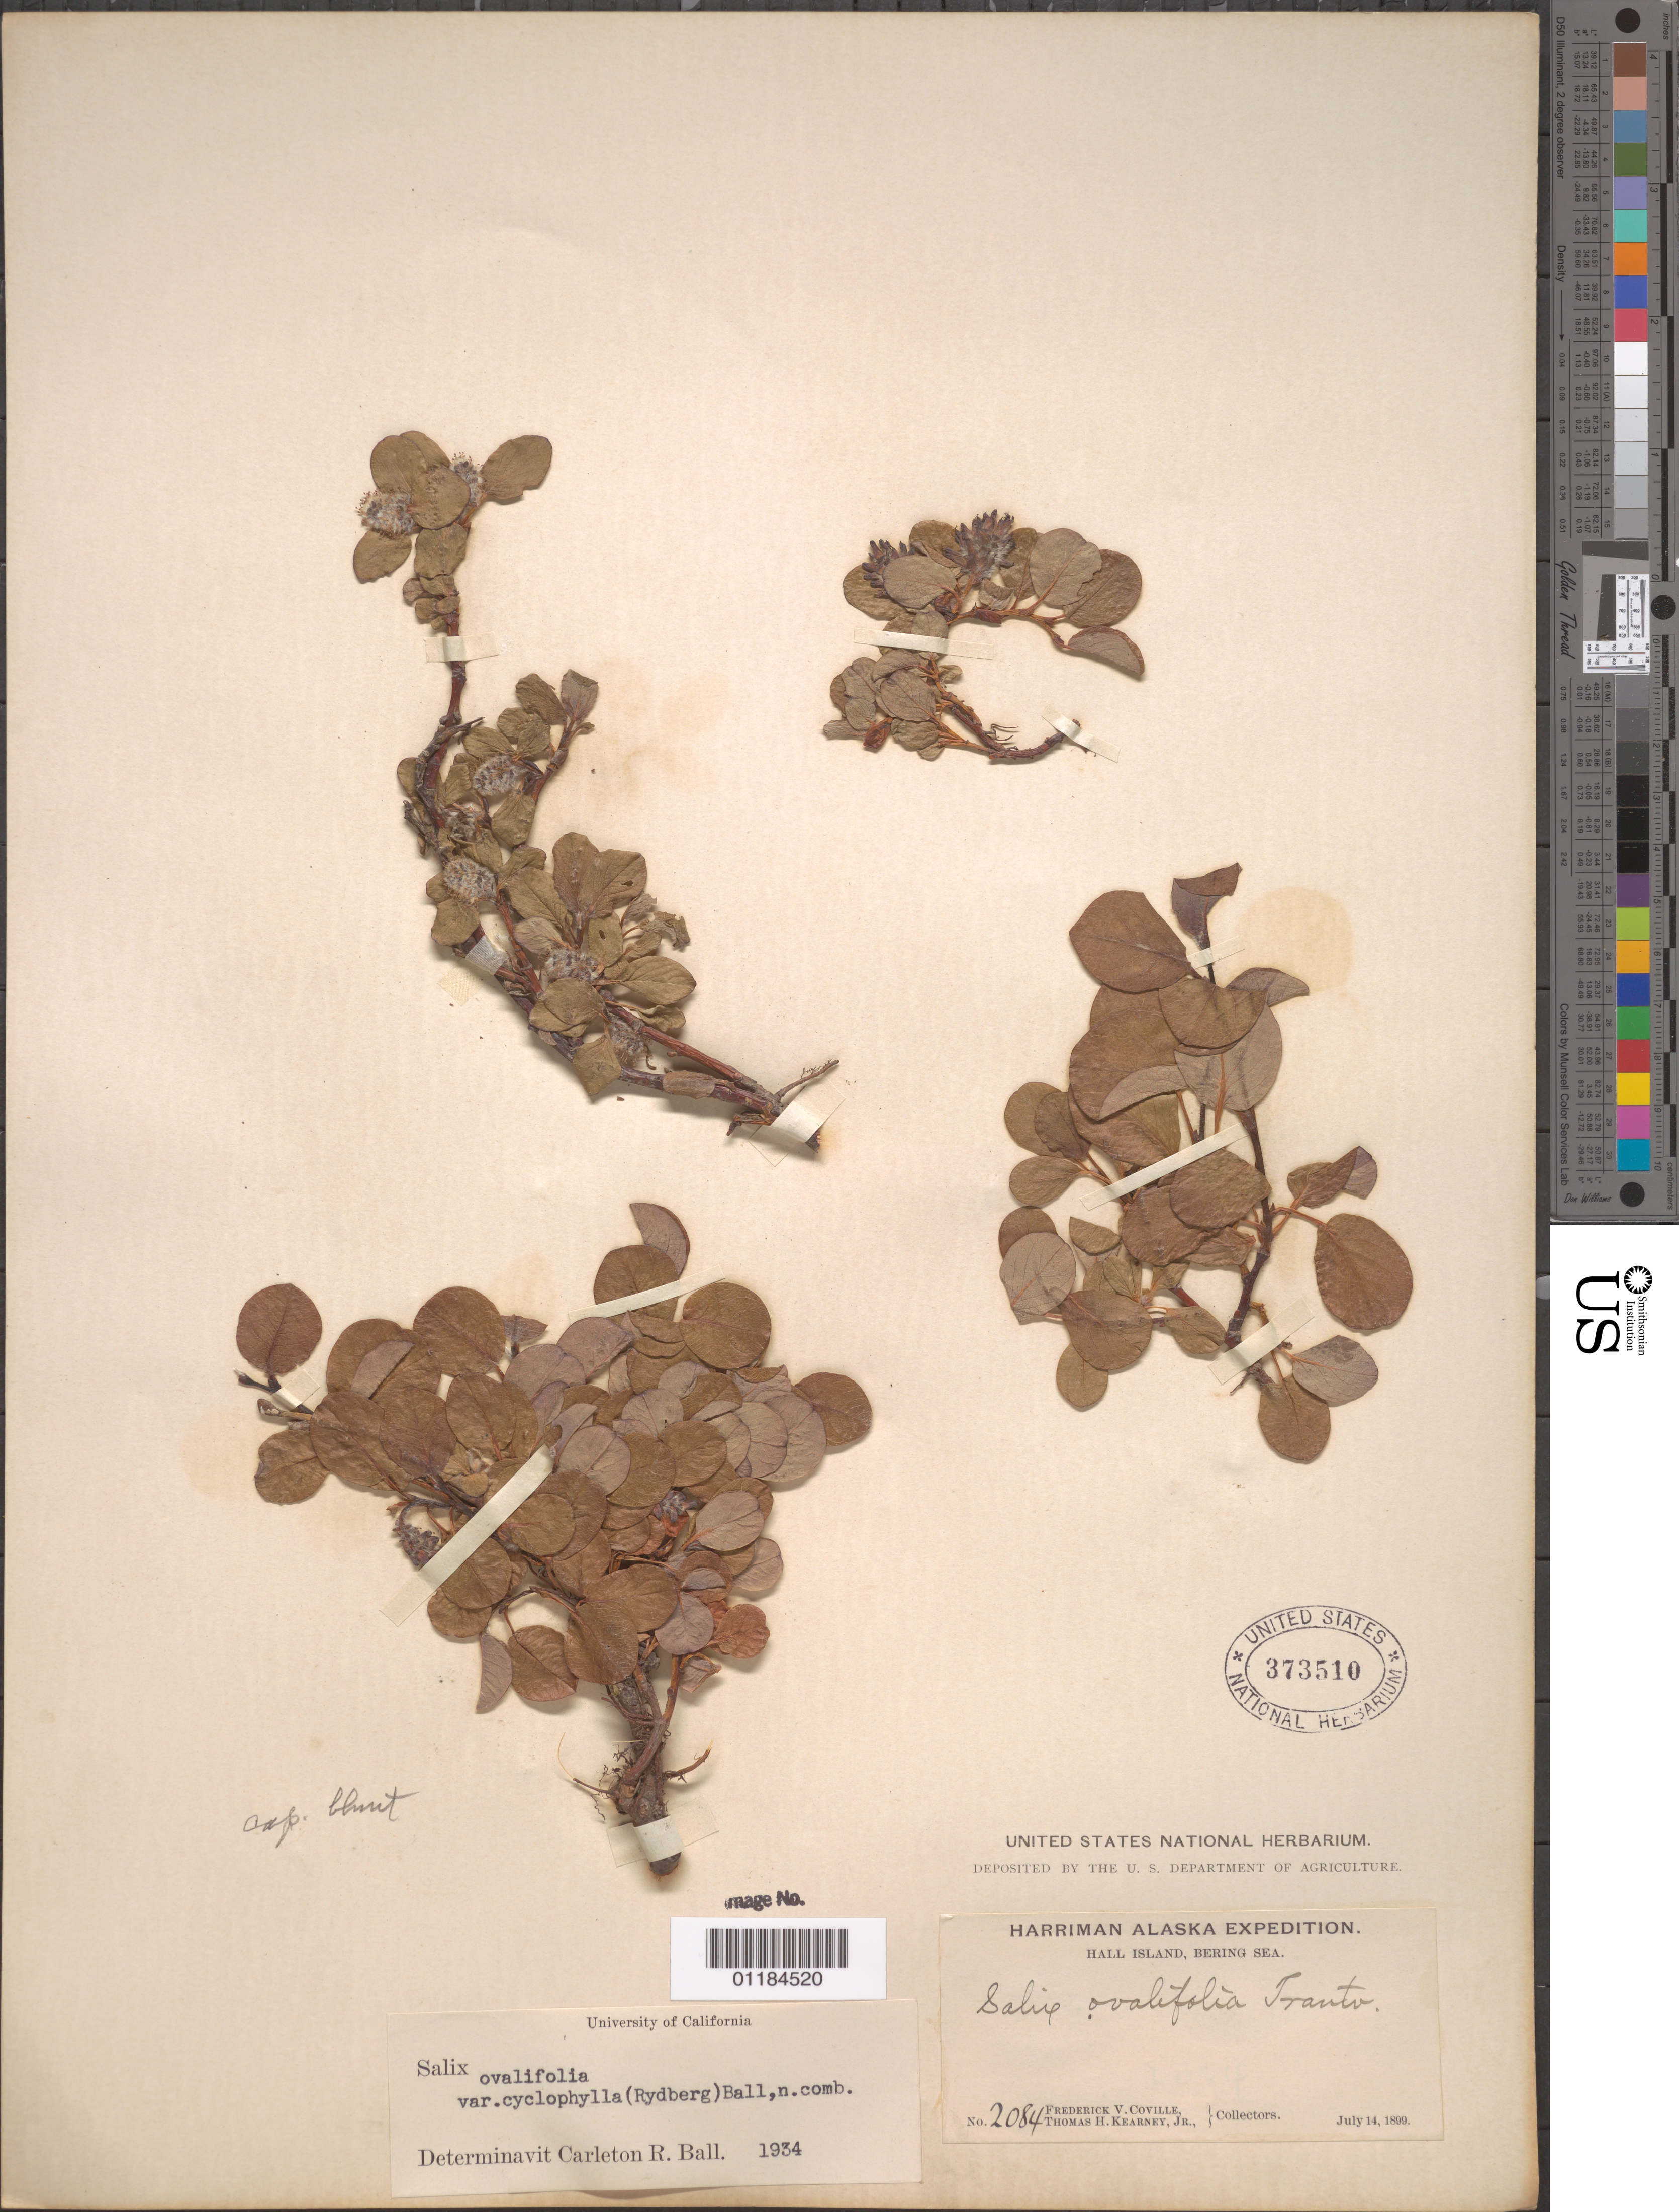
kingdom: Plantae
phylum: Tracheophyta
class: Magnoliopsida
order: Malpighiales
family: Salicaceae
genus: Salix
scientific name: Salix ovalifolia var. cyclophylla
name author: (Rydb.) C.R. Ball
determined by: Ball, C. R.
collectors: F. V. Coville & T. H. Kearney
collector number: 2084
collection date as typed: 14 Jul 1899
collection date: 1899-07-14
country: United States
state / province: Alaska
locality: Hall Island, Bering Sea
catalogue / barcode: US 373510